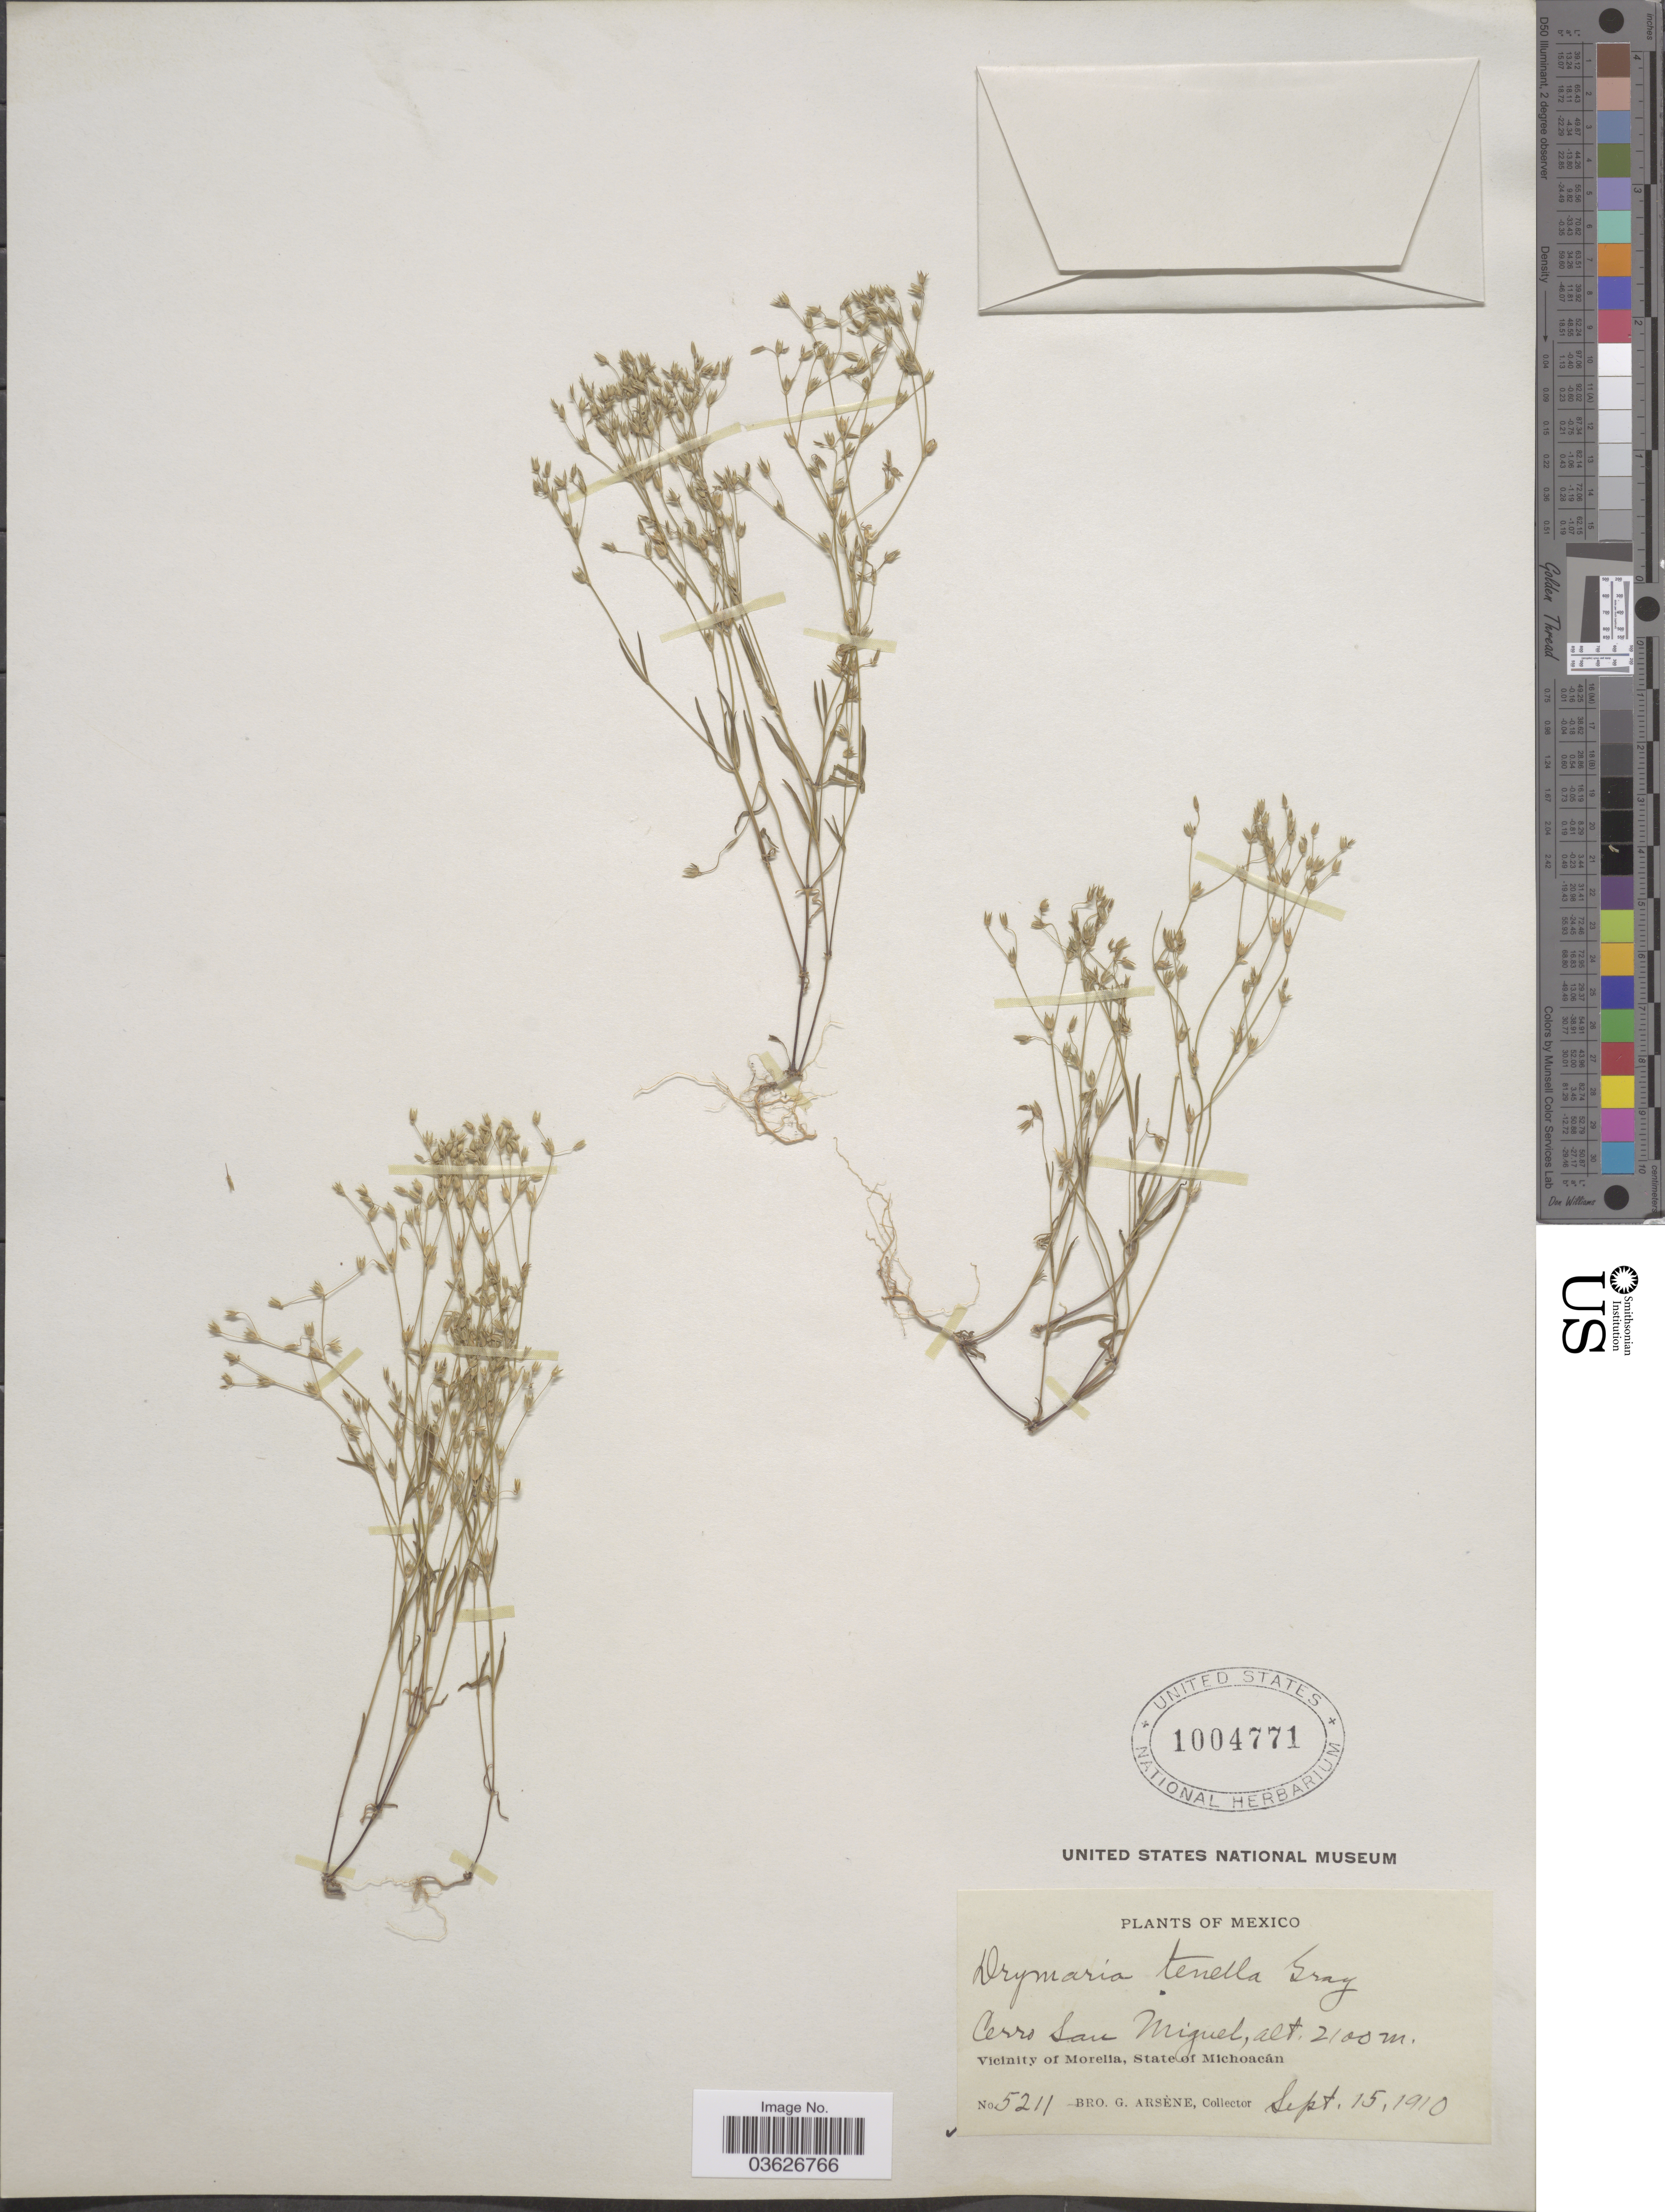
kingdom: Plantae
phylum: Tracheophyta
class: Magnoliopsida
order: Caryophyllales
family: Caryophyllaceae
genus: Drymaria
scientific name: Drymaria leptophylla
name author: (Cham.) Fenzl ex Rohrb.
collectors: Bro. G. Arsène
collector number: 5211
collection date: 1910-09-15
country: Mexico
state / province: Michoacán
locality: Cerro San Miguel. Vicinity of Morelia.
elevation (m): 2100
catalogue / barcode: US 1004771